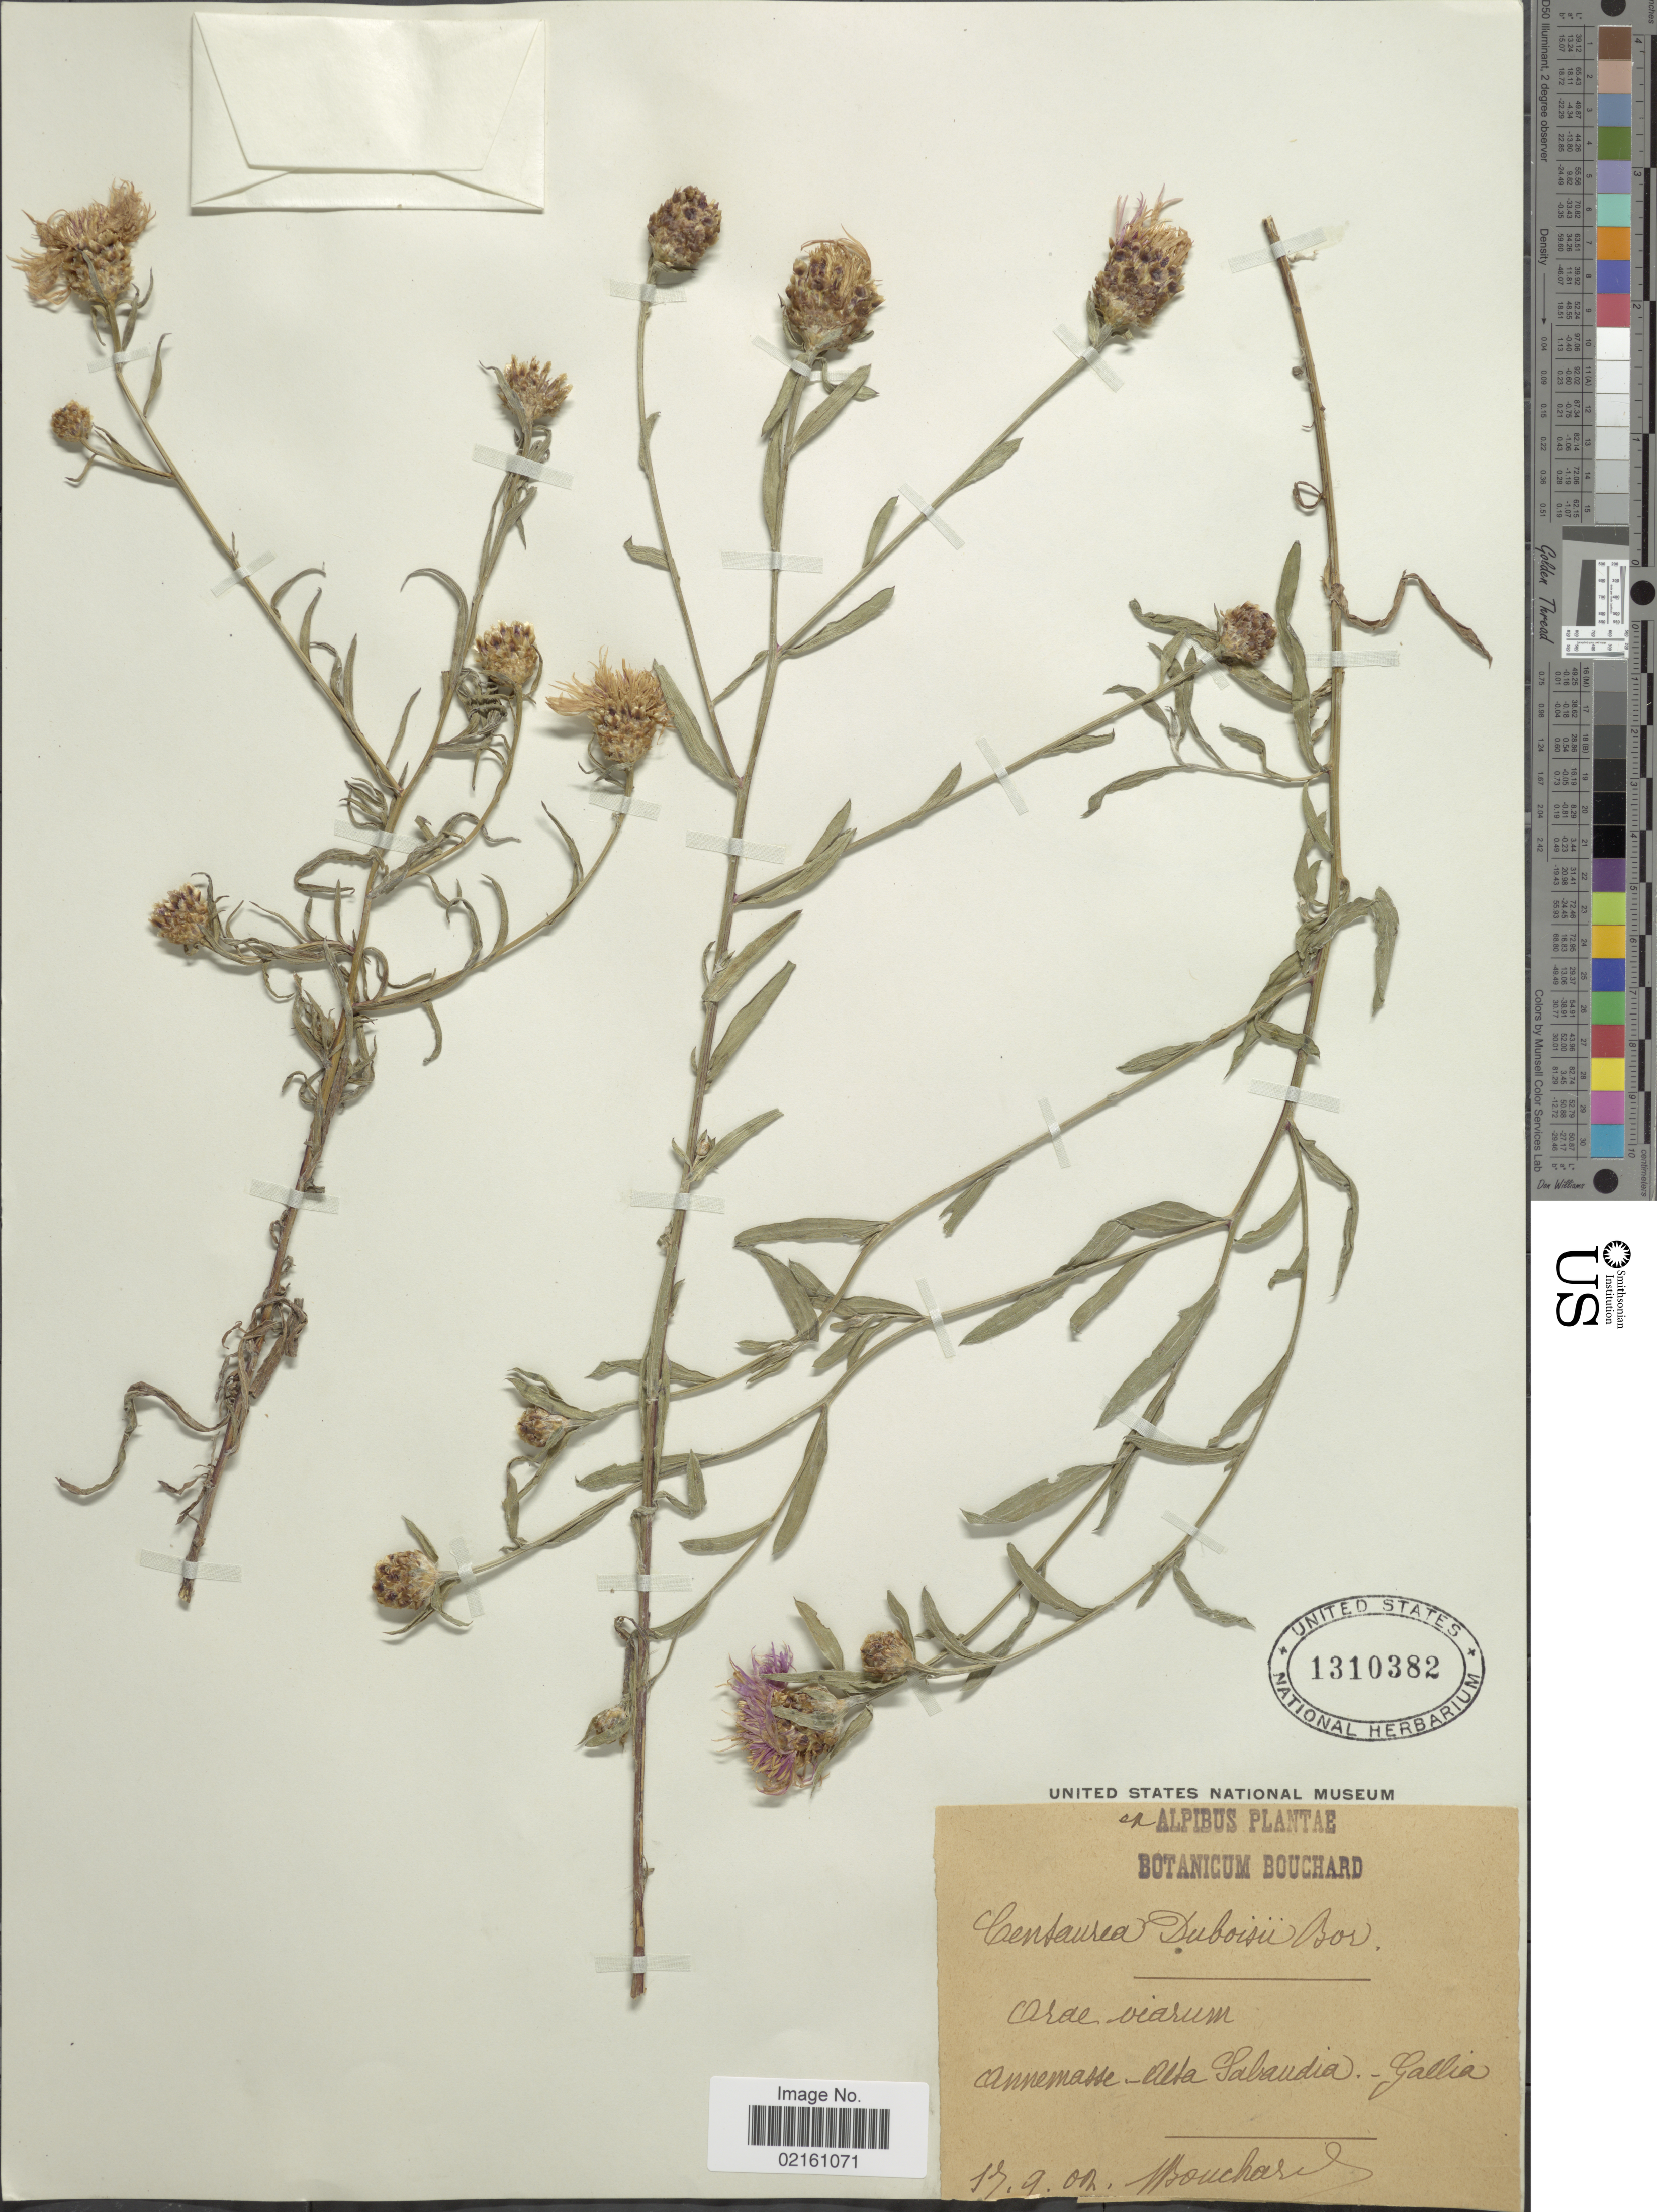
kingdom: Plantae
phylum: Tracheophyta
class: Magnoliopsida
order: Asterales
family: Asteraceae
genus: Centaurea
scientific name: Centaurea debeauxii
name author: Godr. & Gren.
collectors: -. Bouchard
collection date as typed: Transcribed d/m/y: 17/9/02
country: France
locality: Annemasse-Alta Sabandia, Gallia [interpreted]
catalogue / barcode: US 1310382